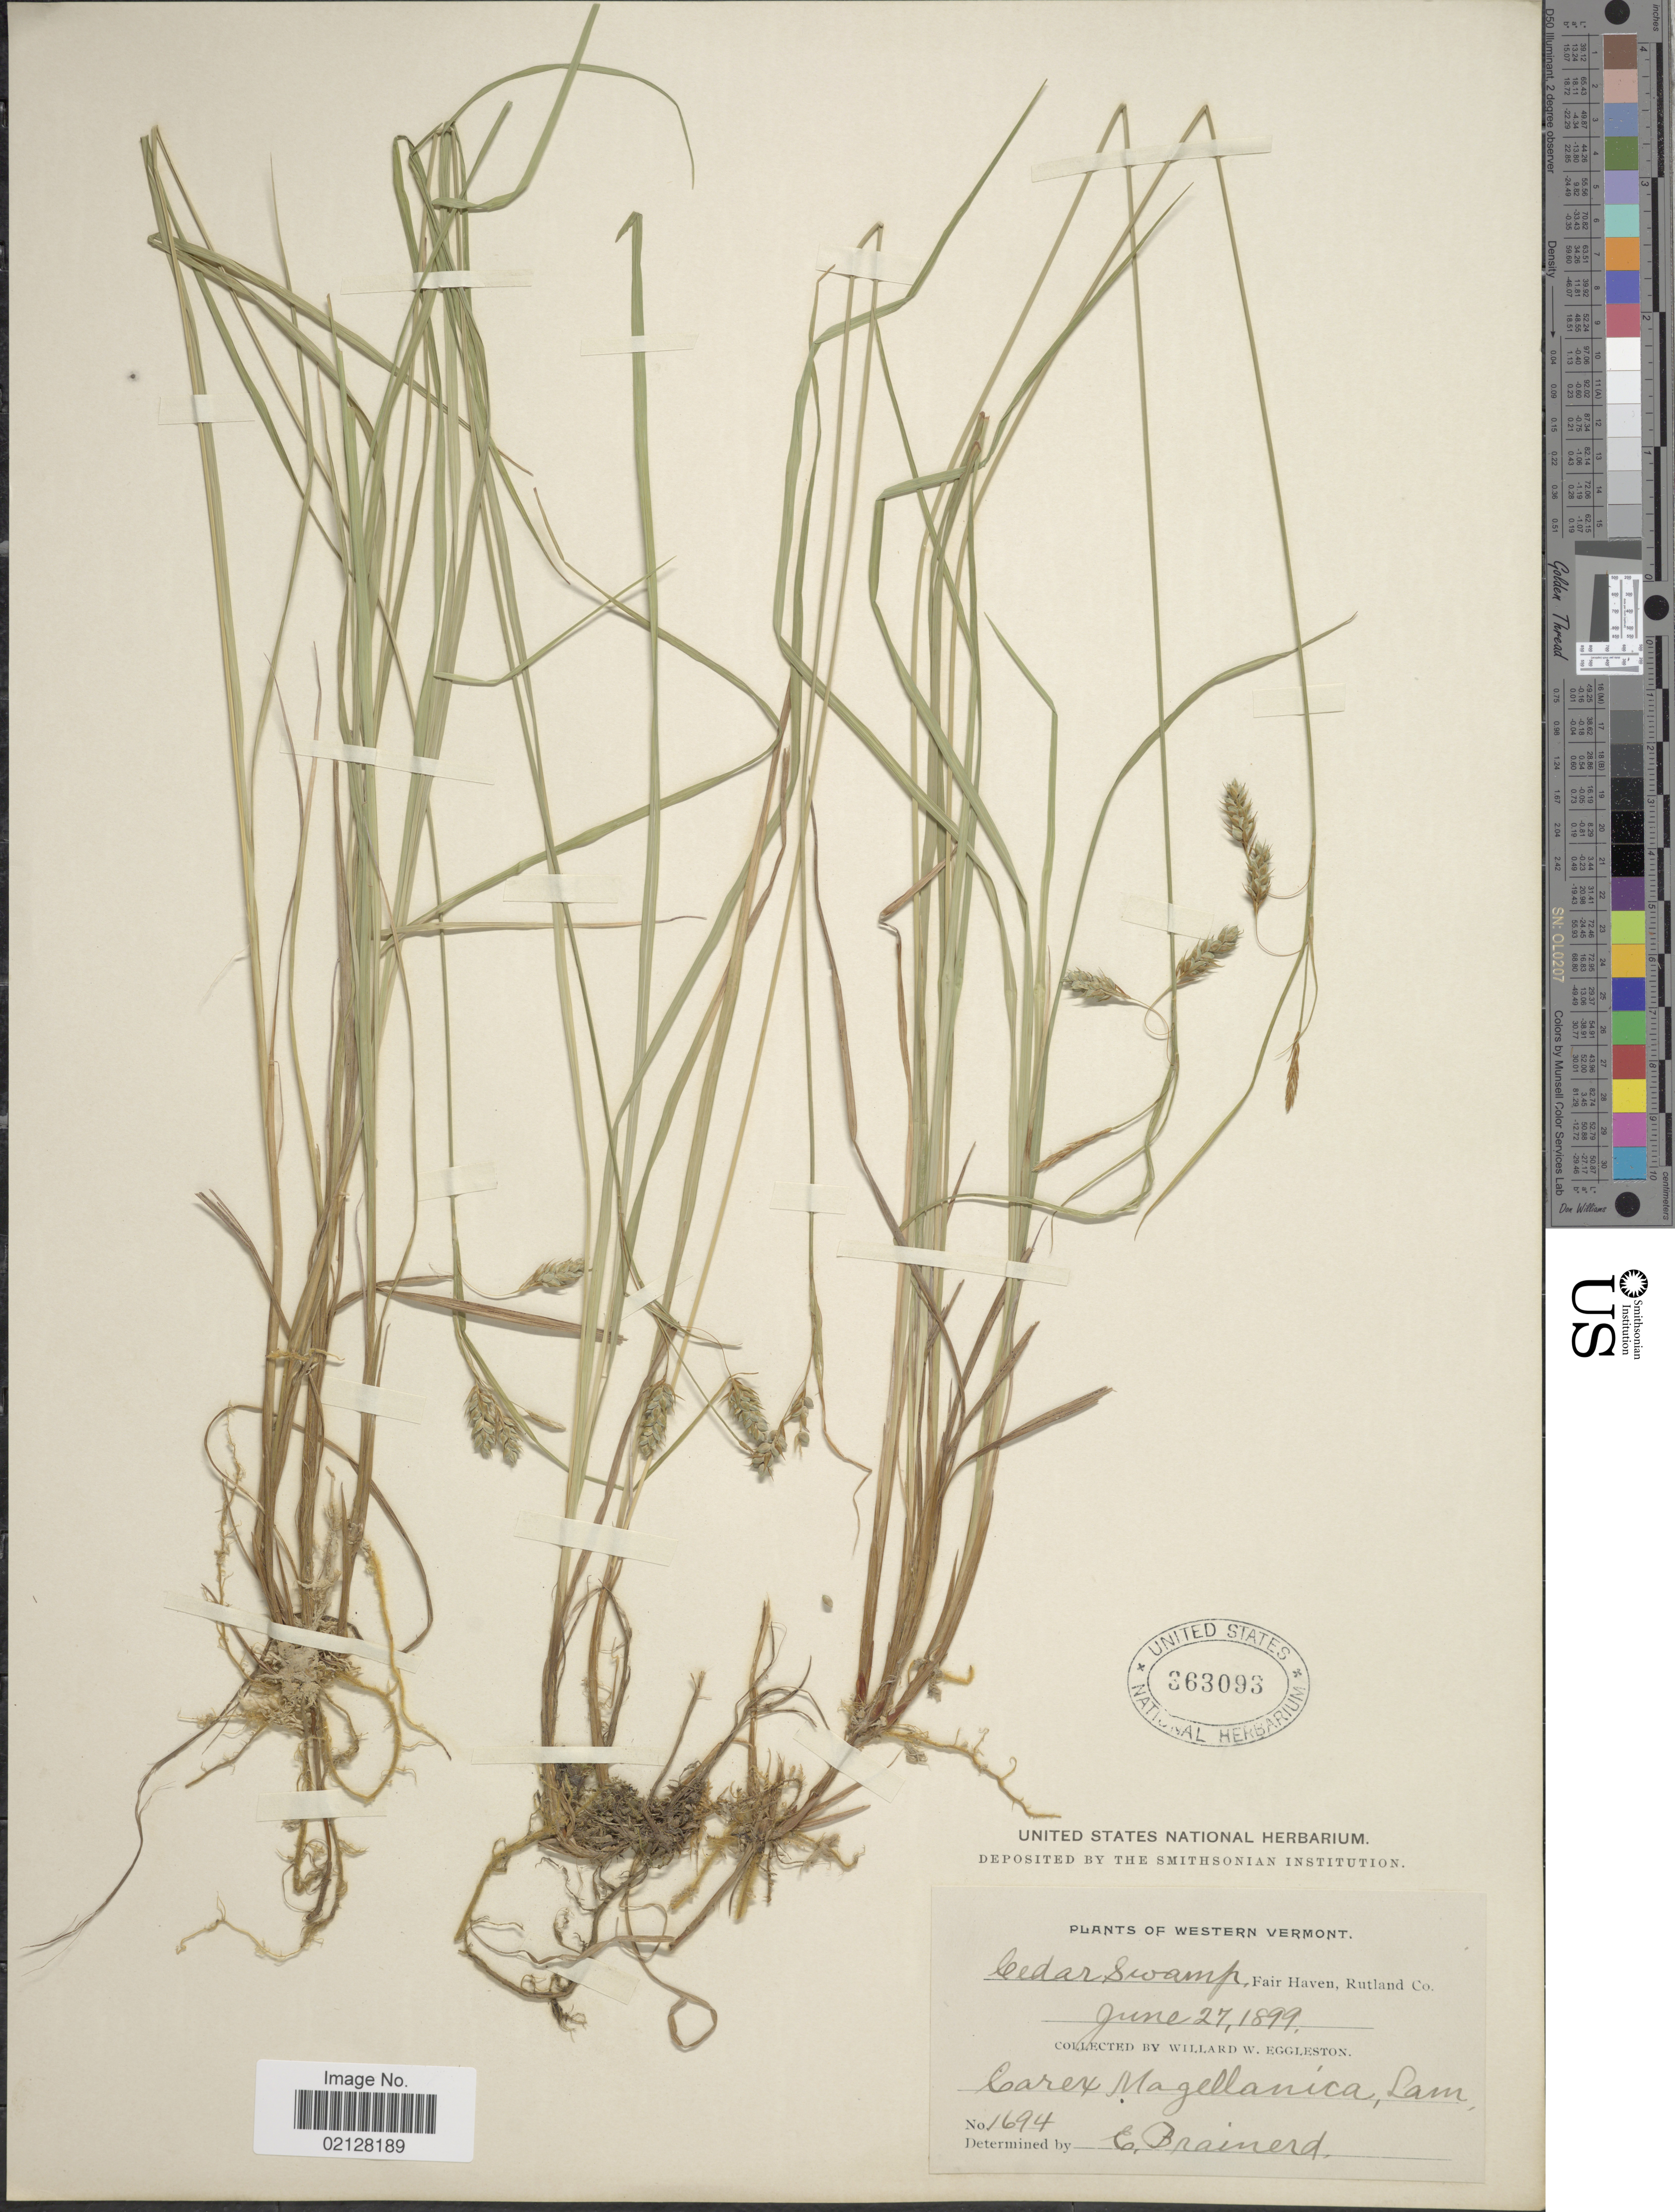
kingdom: Plantae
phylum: Tracheophyta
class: Liliopsida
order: Poales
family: Cyperaceae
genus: Carex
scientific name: Carex magellanica subsp. irrigua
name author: (Wahlenb.) Hiitonen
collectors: W. W. Eggleston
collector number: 1694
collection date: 1899-06-27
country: United States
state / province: Vermont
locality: Western Vermont. Cedar Swamp, Fair Haven, Rutland Co.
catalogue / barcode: US 363093